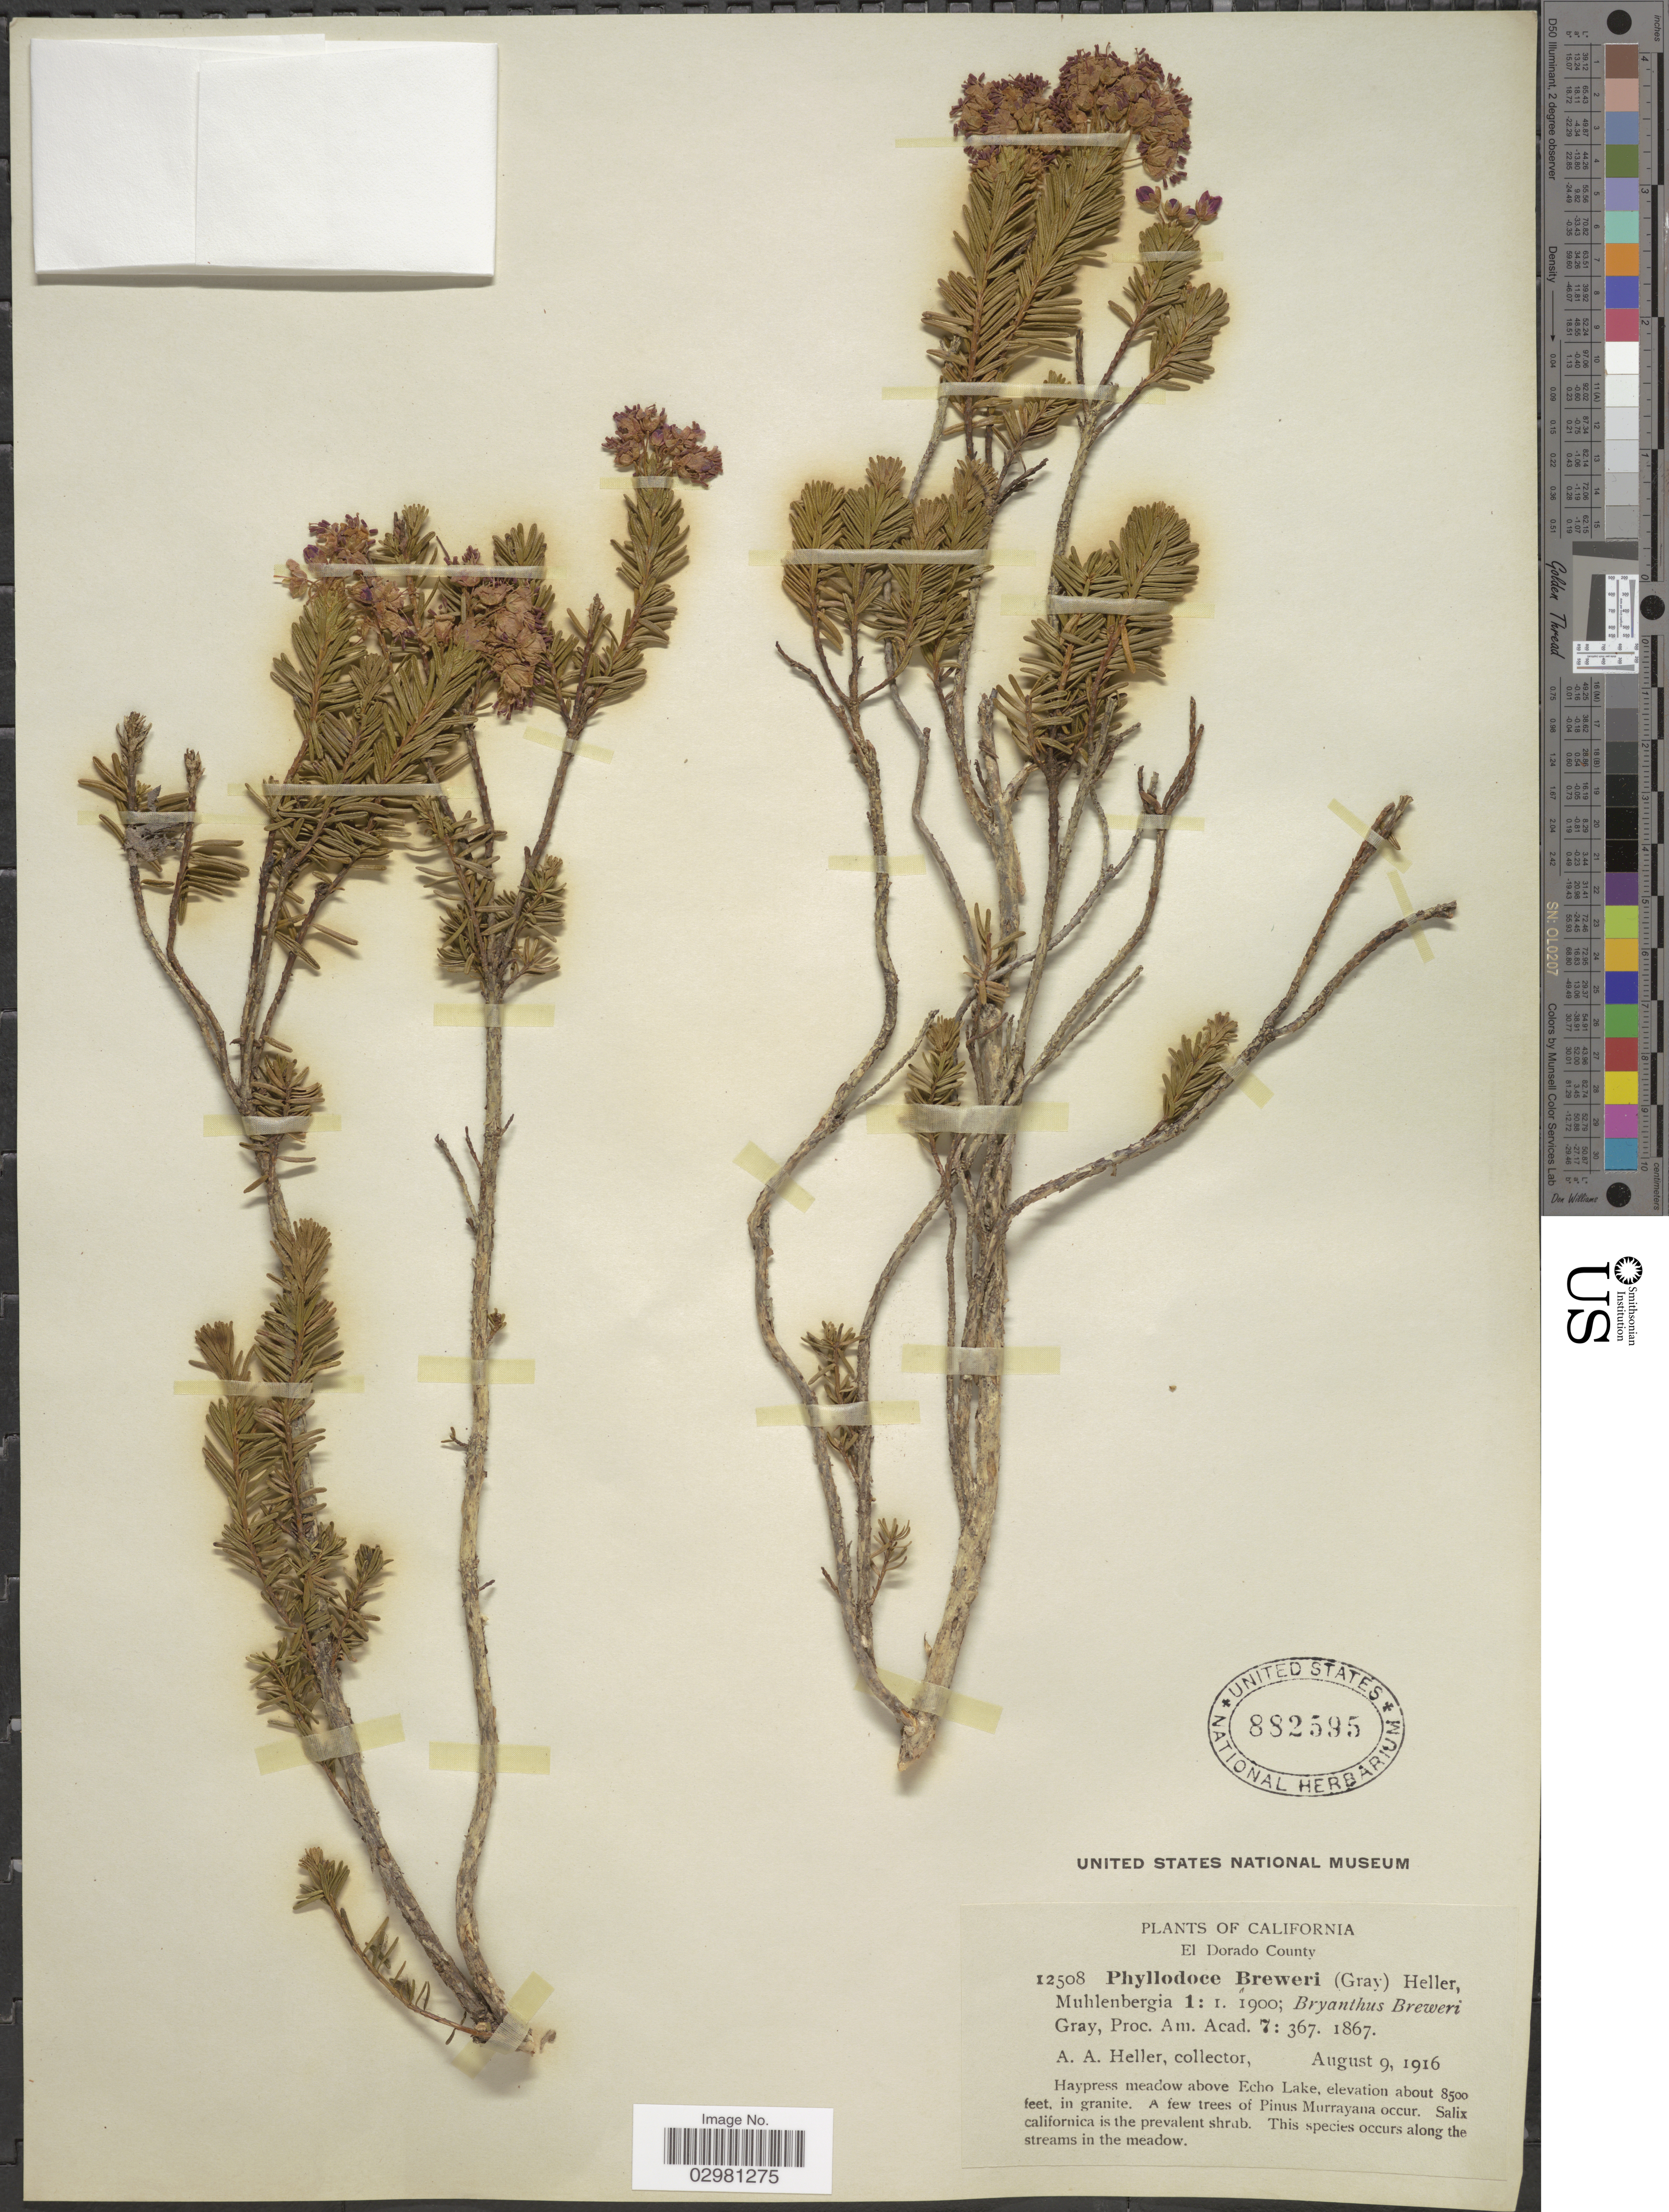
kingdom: Plantae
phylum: Tracheophyta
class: Magnoliopsida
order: Ericales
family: Ericaceae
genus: Phyllodoce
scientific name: Phyllodoce breweri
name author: (A. Gray) A. Heller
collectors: A. A. Heller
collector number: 12508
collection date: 1916-08-09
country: United States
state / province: California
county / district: El Dorado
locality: El Dorado County. Haypress meadow above Echo Lake.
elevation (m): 2591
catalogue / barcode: US 882595